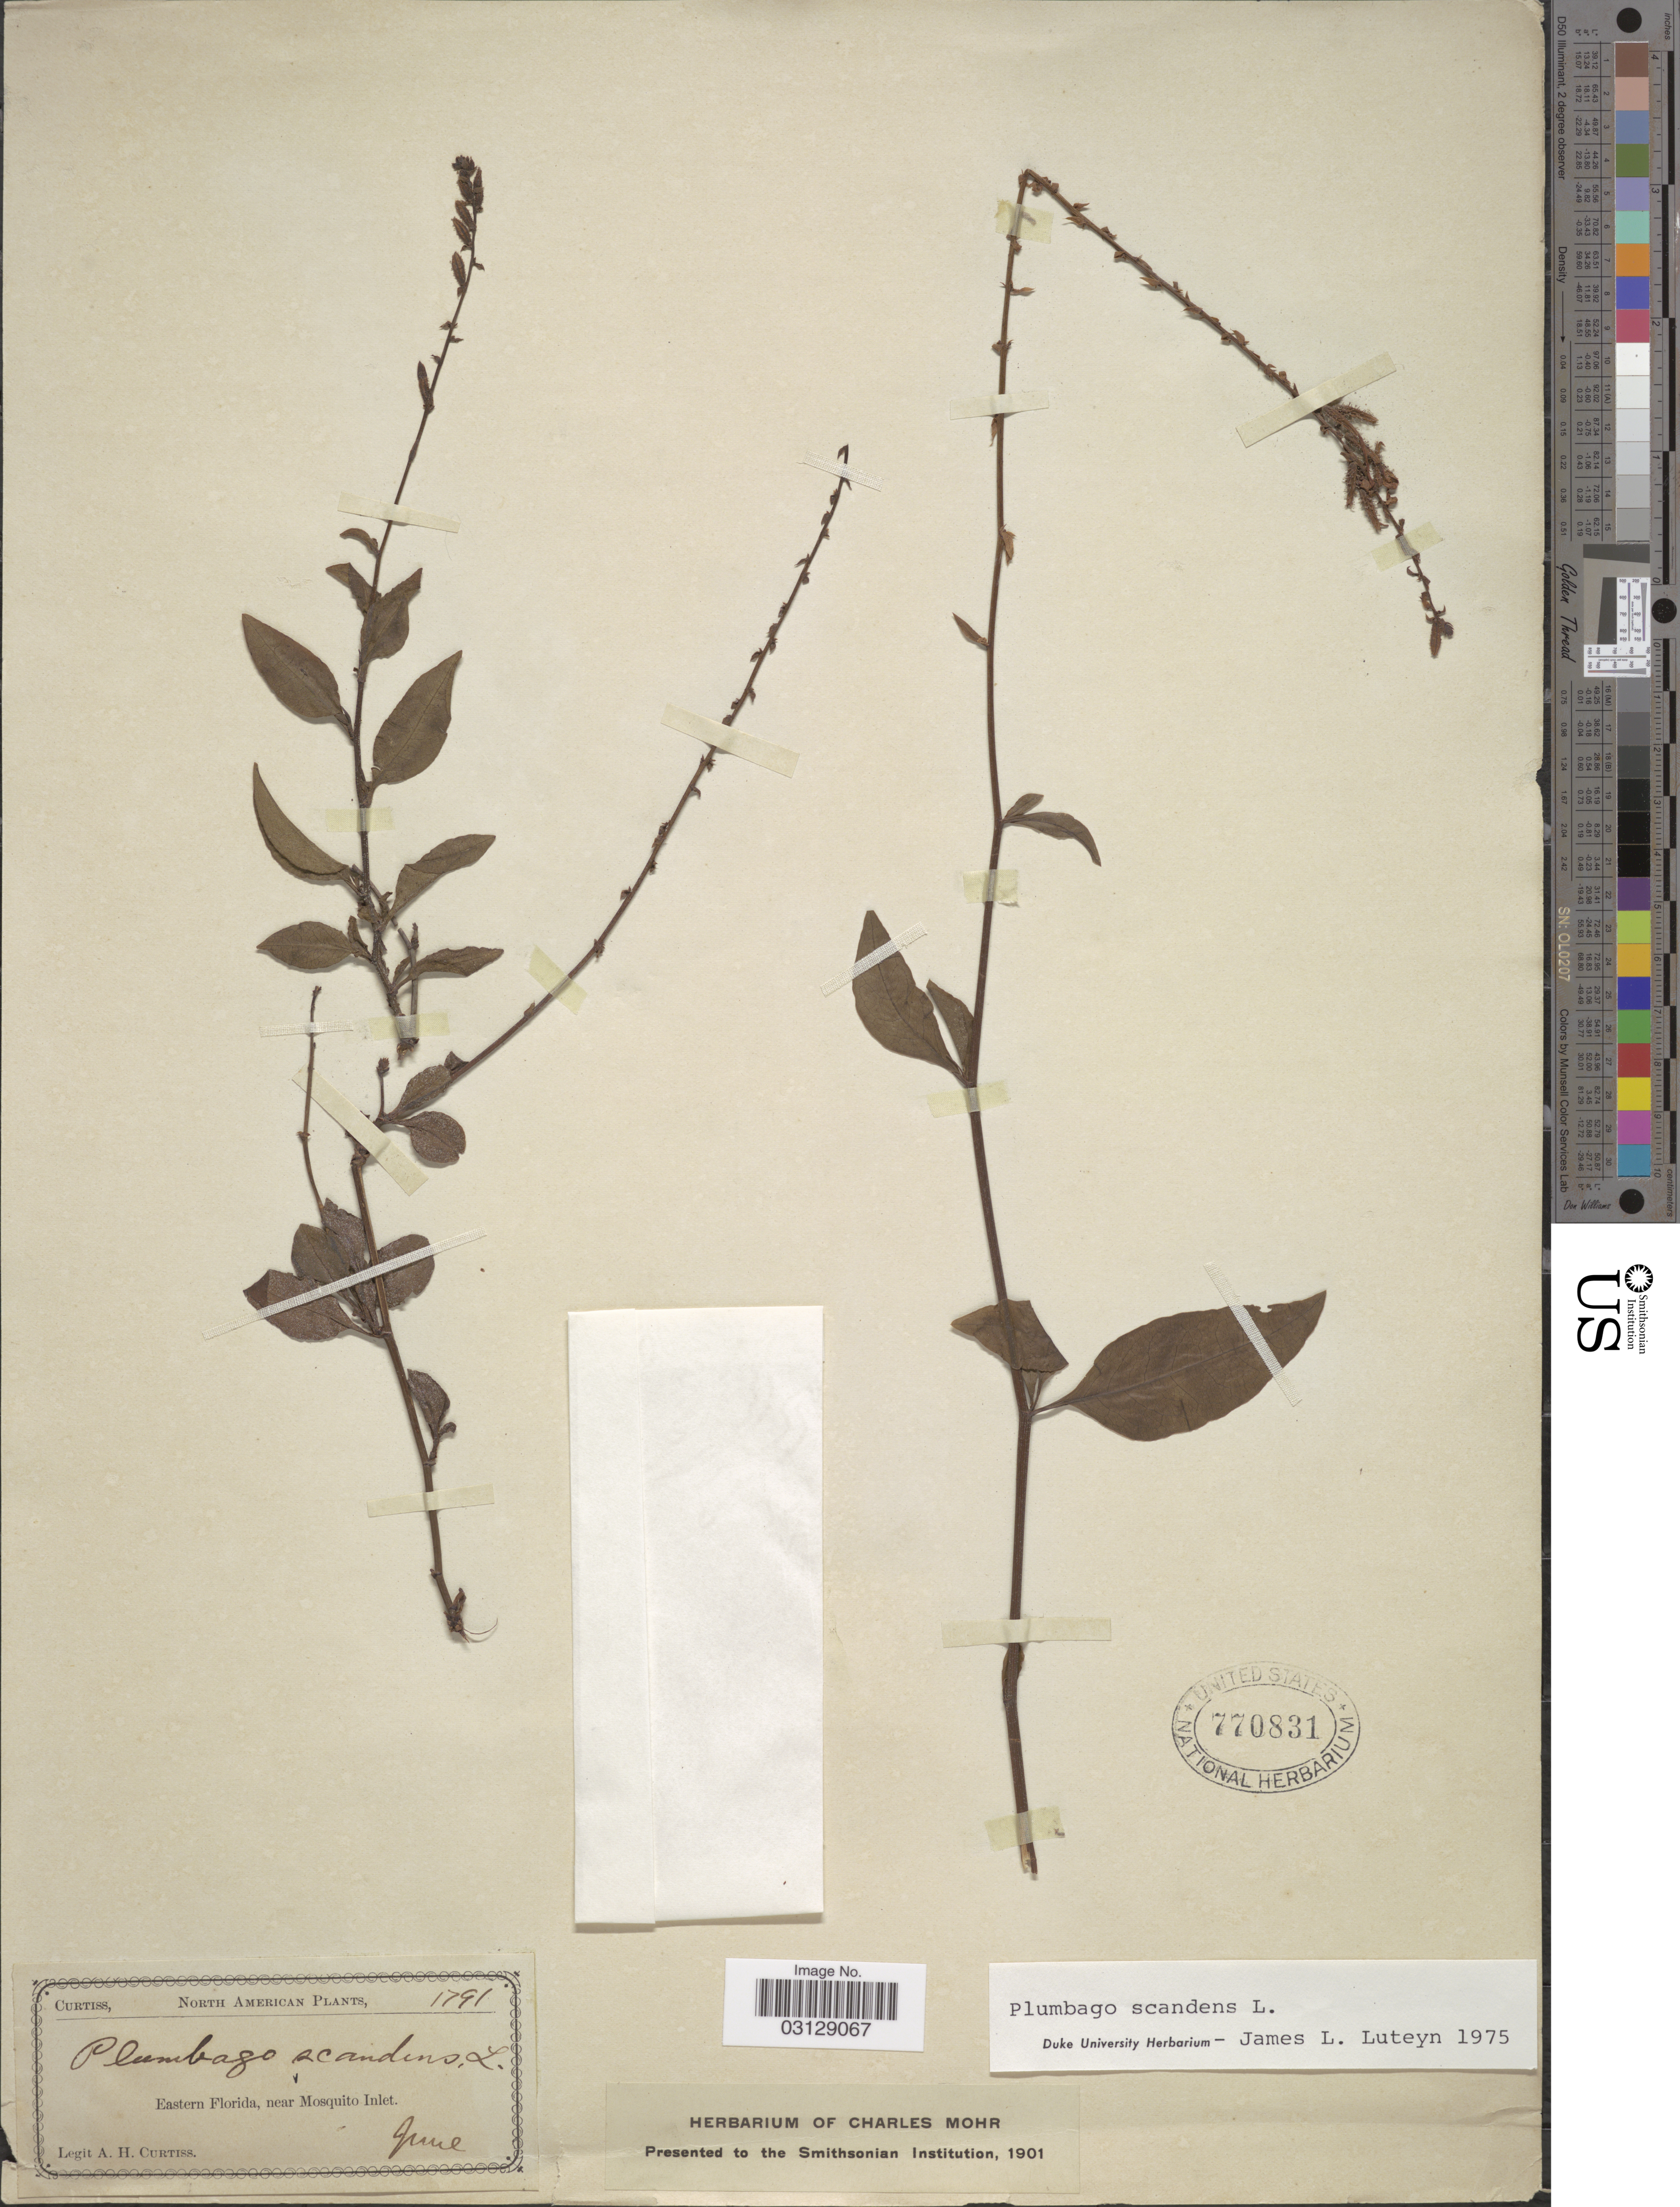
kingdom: Plantae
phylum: Tracheophyta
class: Magnoliopsida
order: Caryophyllales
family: Plumbaginaceae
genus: Plumbago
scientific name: Plumbago scandens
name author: L.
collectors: A. H. Curtiss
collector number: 1791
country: United States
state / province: Florida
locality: Eastern Florida, near Mosquito Inlet.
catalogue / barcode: US 770831